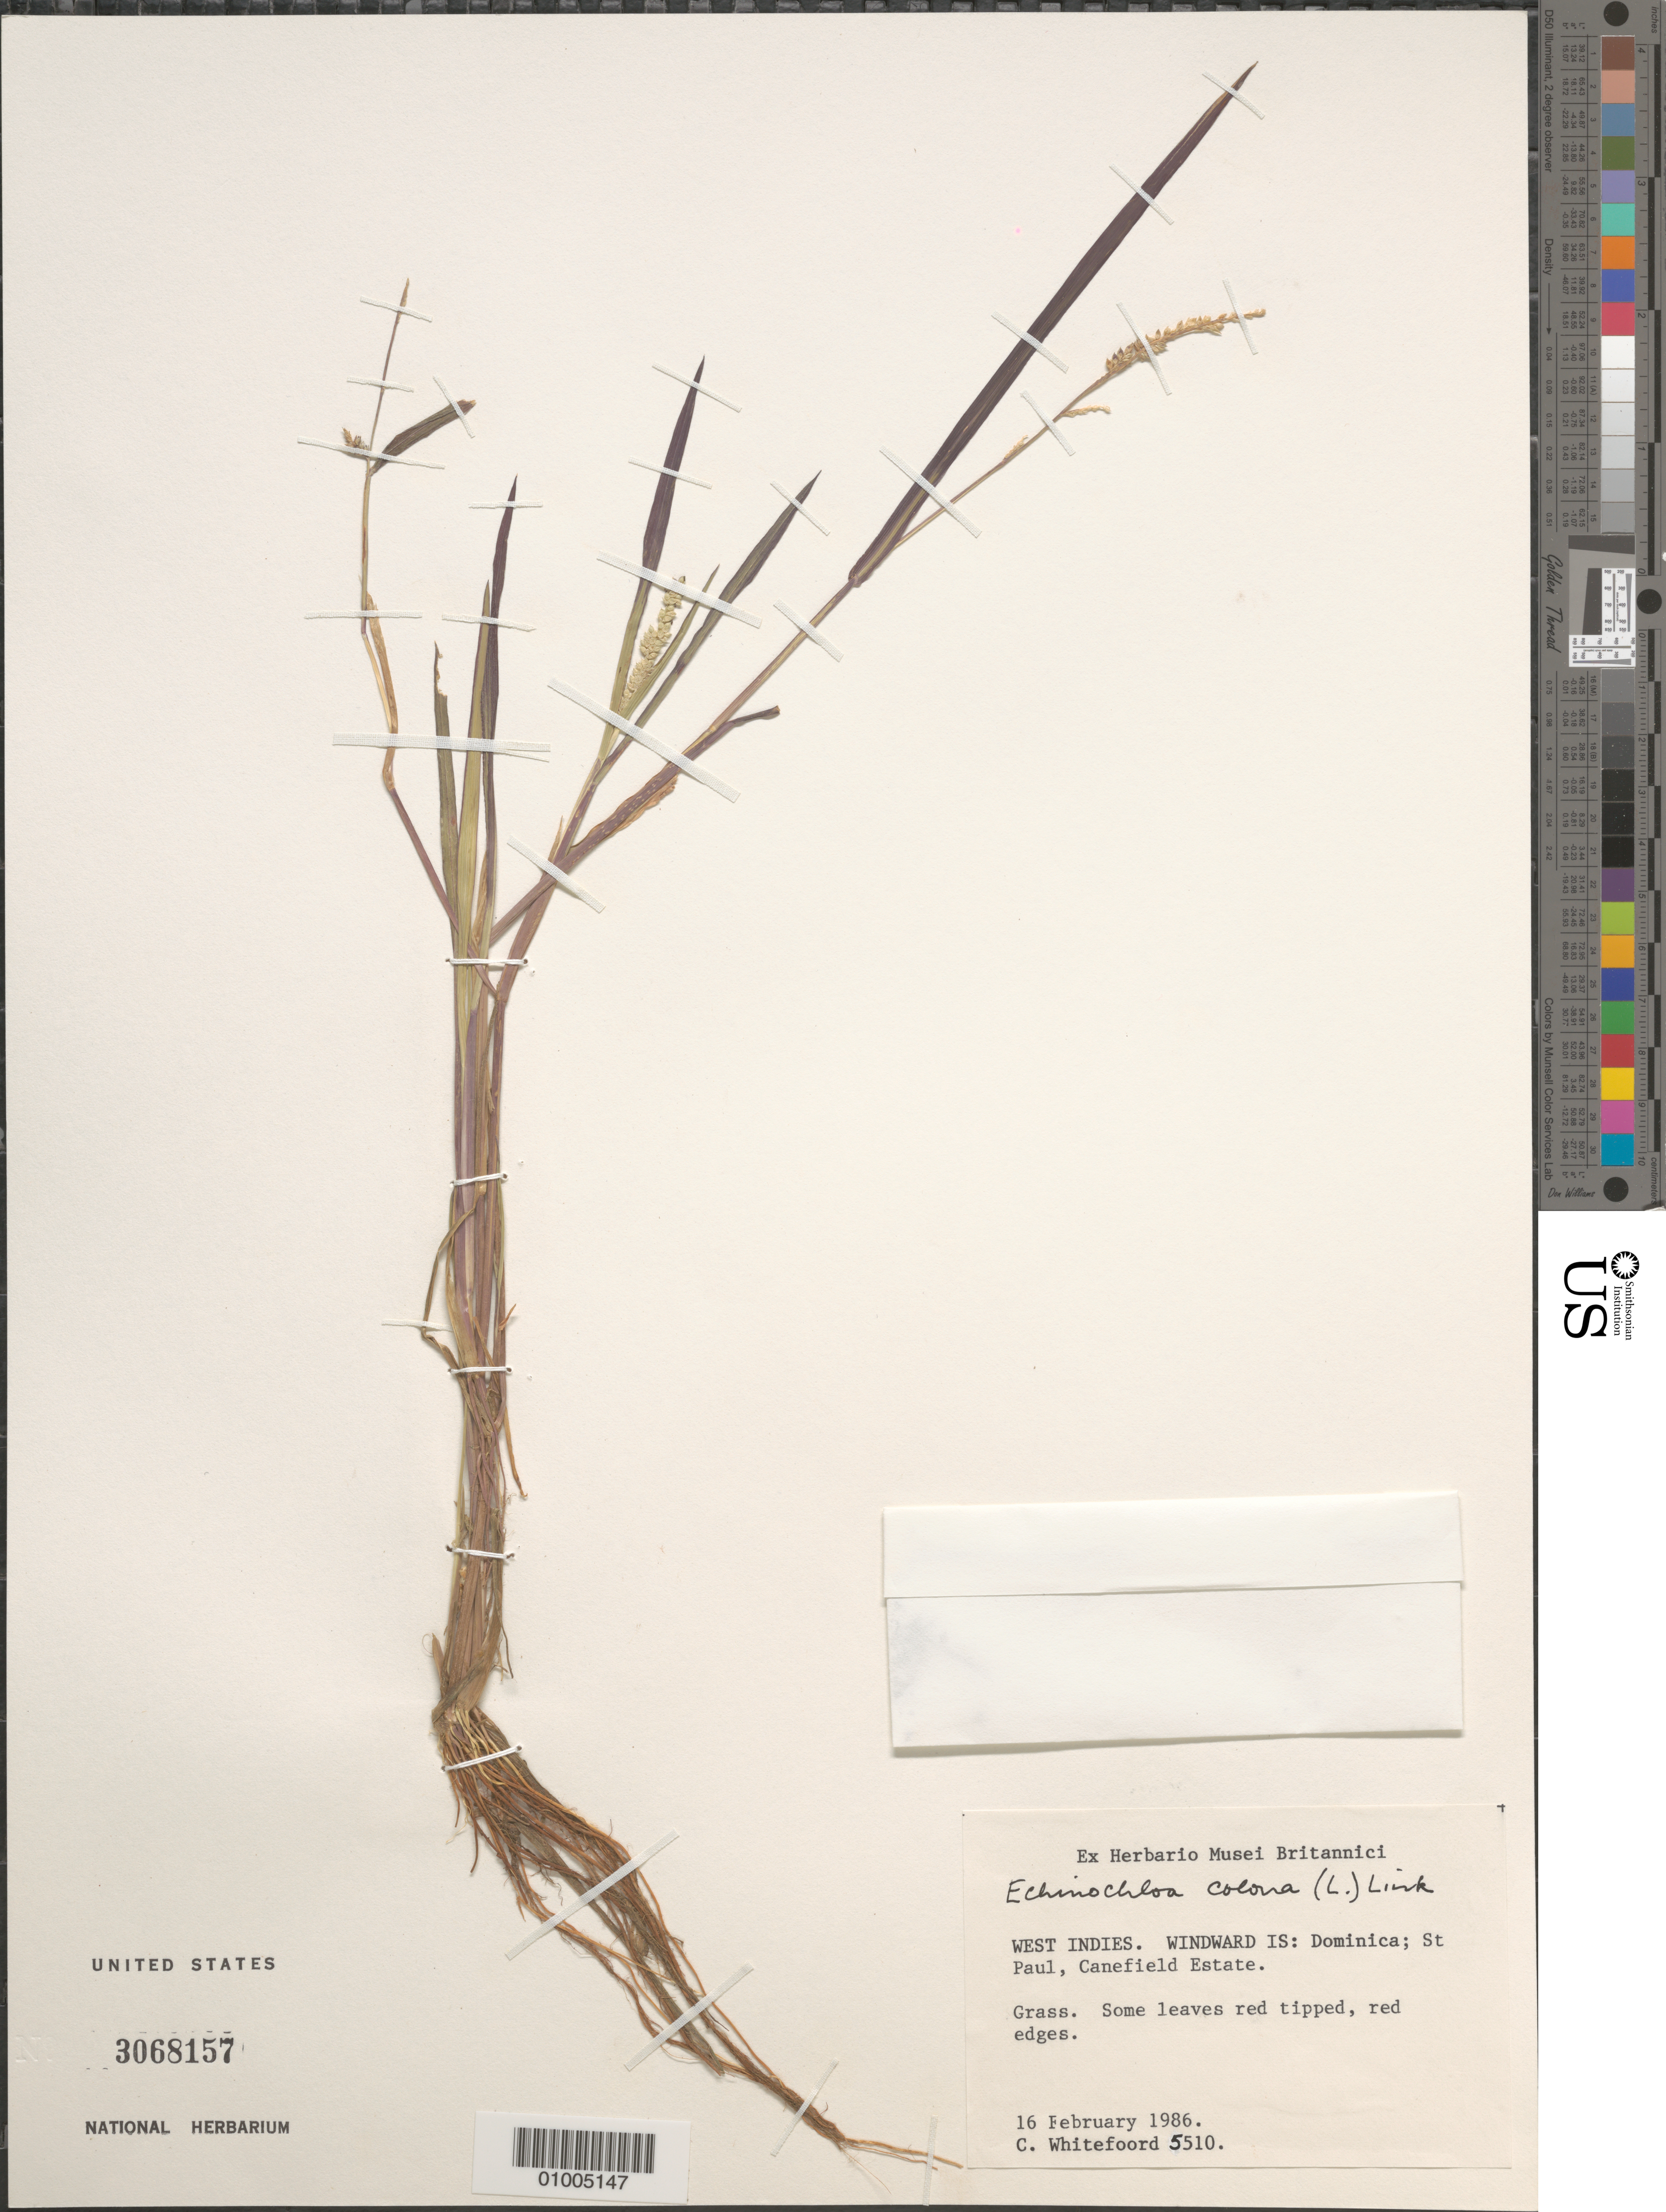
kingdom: Plantae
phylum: Tracheophyta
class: Liliopsida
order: Poales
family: Poaceae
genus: Echinochloa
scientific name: Echinochloa colona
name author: (L.) Link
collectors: C. Whitefoord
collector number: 5510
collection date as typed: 16 Feb 1986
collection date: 1986-02-16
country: Dominica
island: Dominica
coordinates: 0 N, 0 E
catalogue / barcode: US 3068157